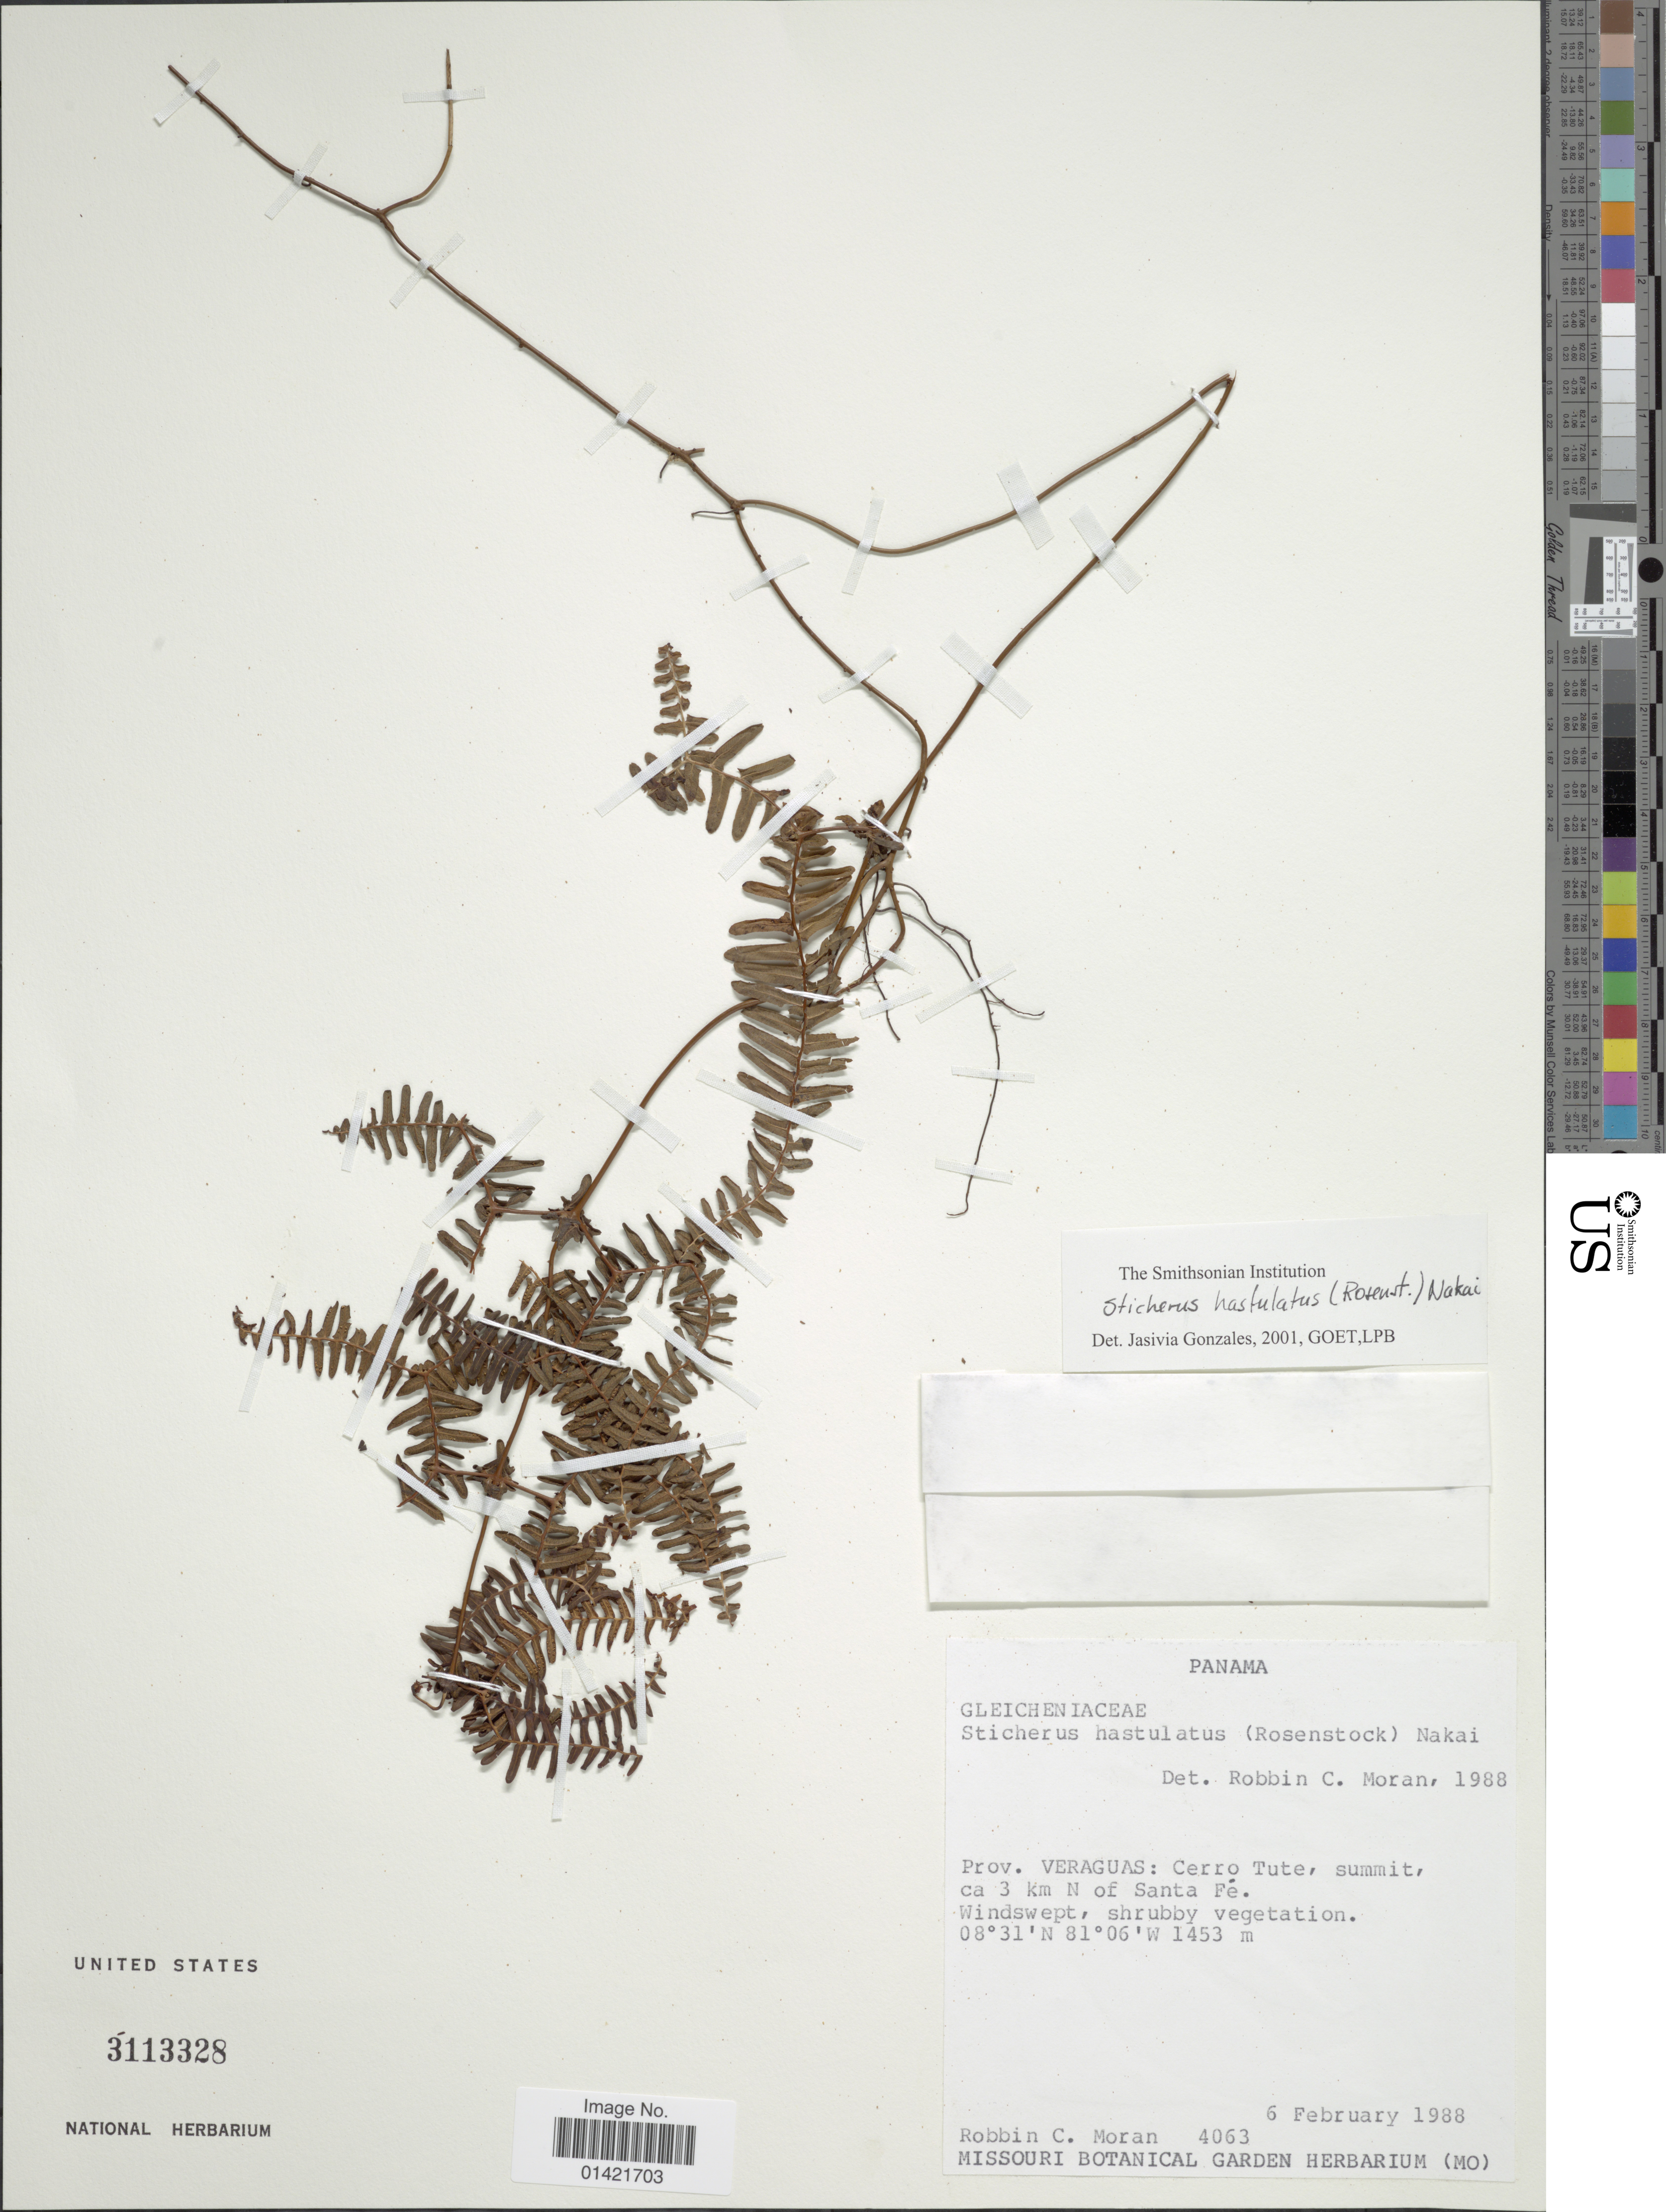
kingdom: Plantae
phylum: Tracheophyta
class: Polypodiopsida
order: Gleicheniales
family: Gleicheniaceae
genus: Sticherus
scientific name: Sticherus hastulatus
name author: (Rosenst.) Nakai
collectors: R. C. Moran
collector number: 4063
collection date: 1988-02-06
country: Panama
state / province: Veraguas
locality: Cerro Tute, summit, ca 3 km N of Santa Fe.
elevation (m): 1453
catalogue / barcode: US 3113328